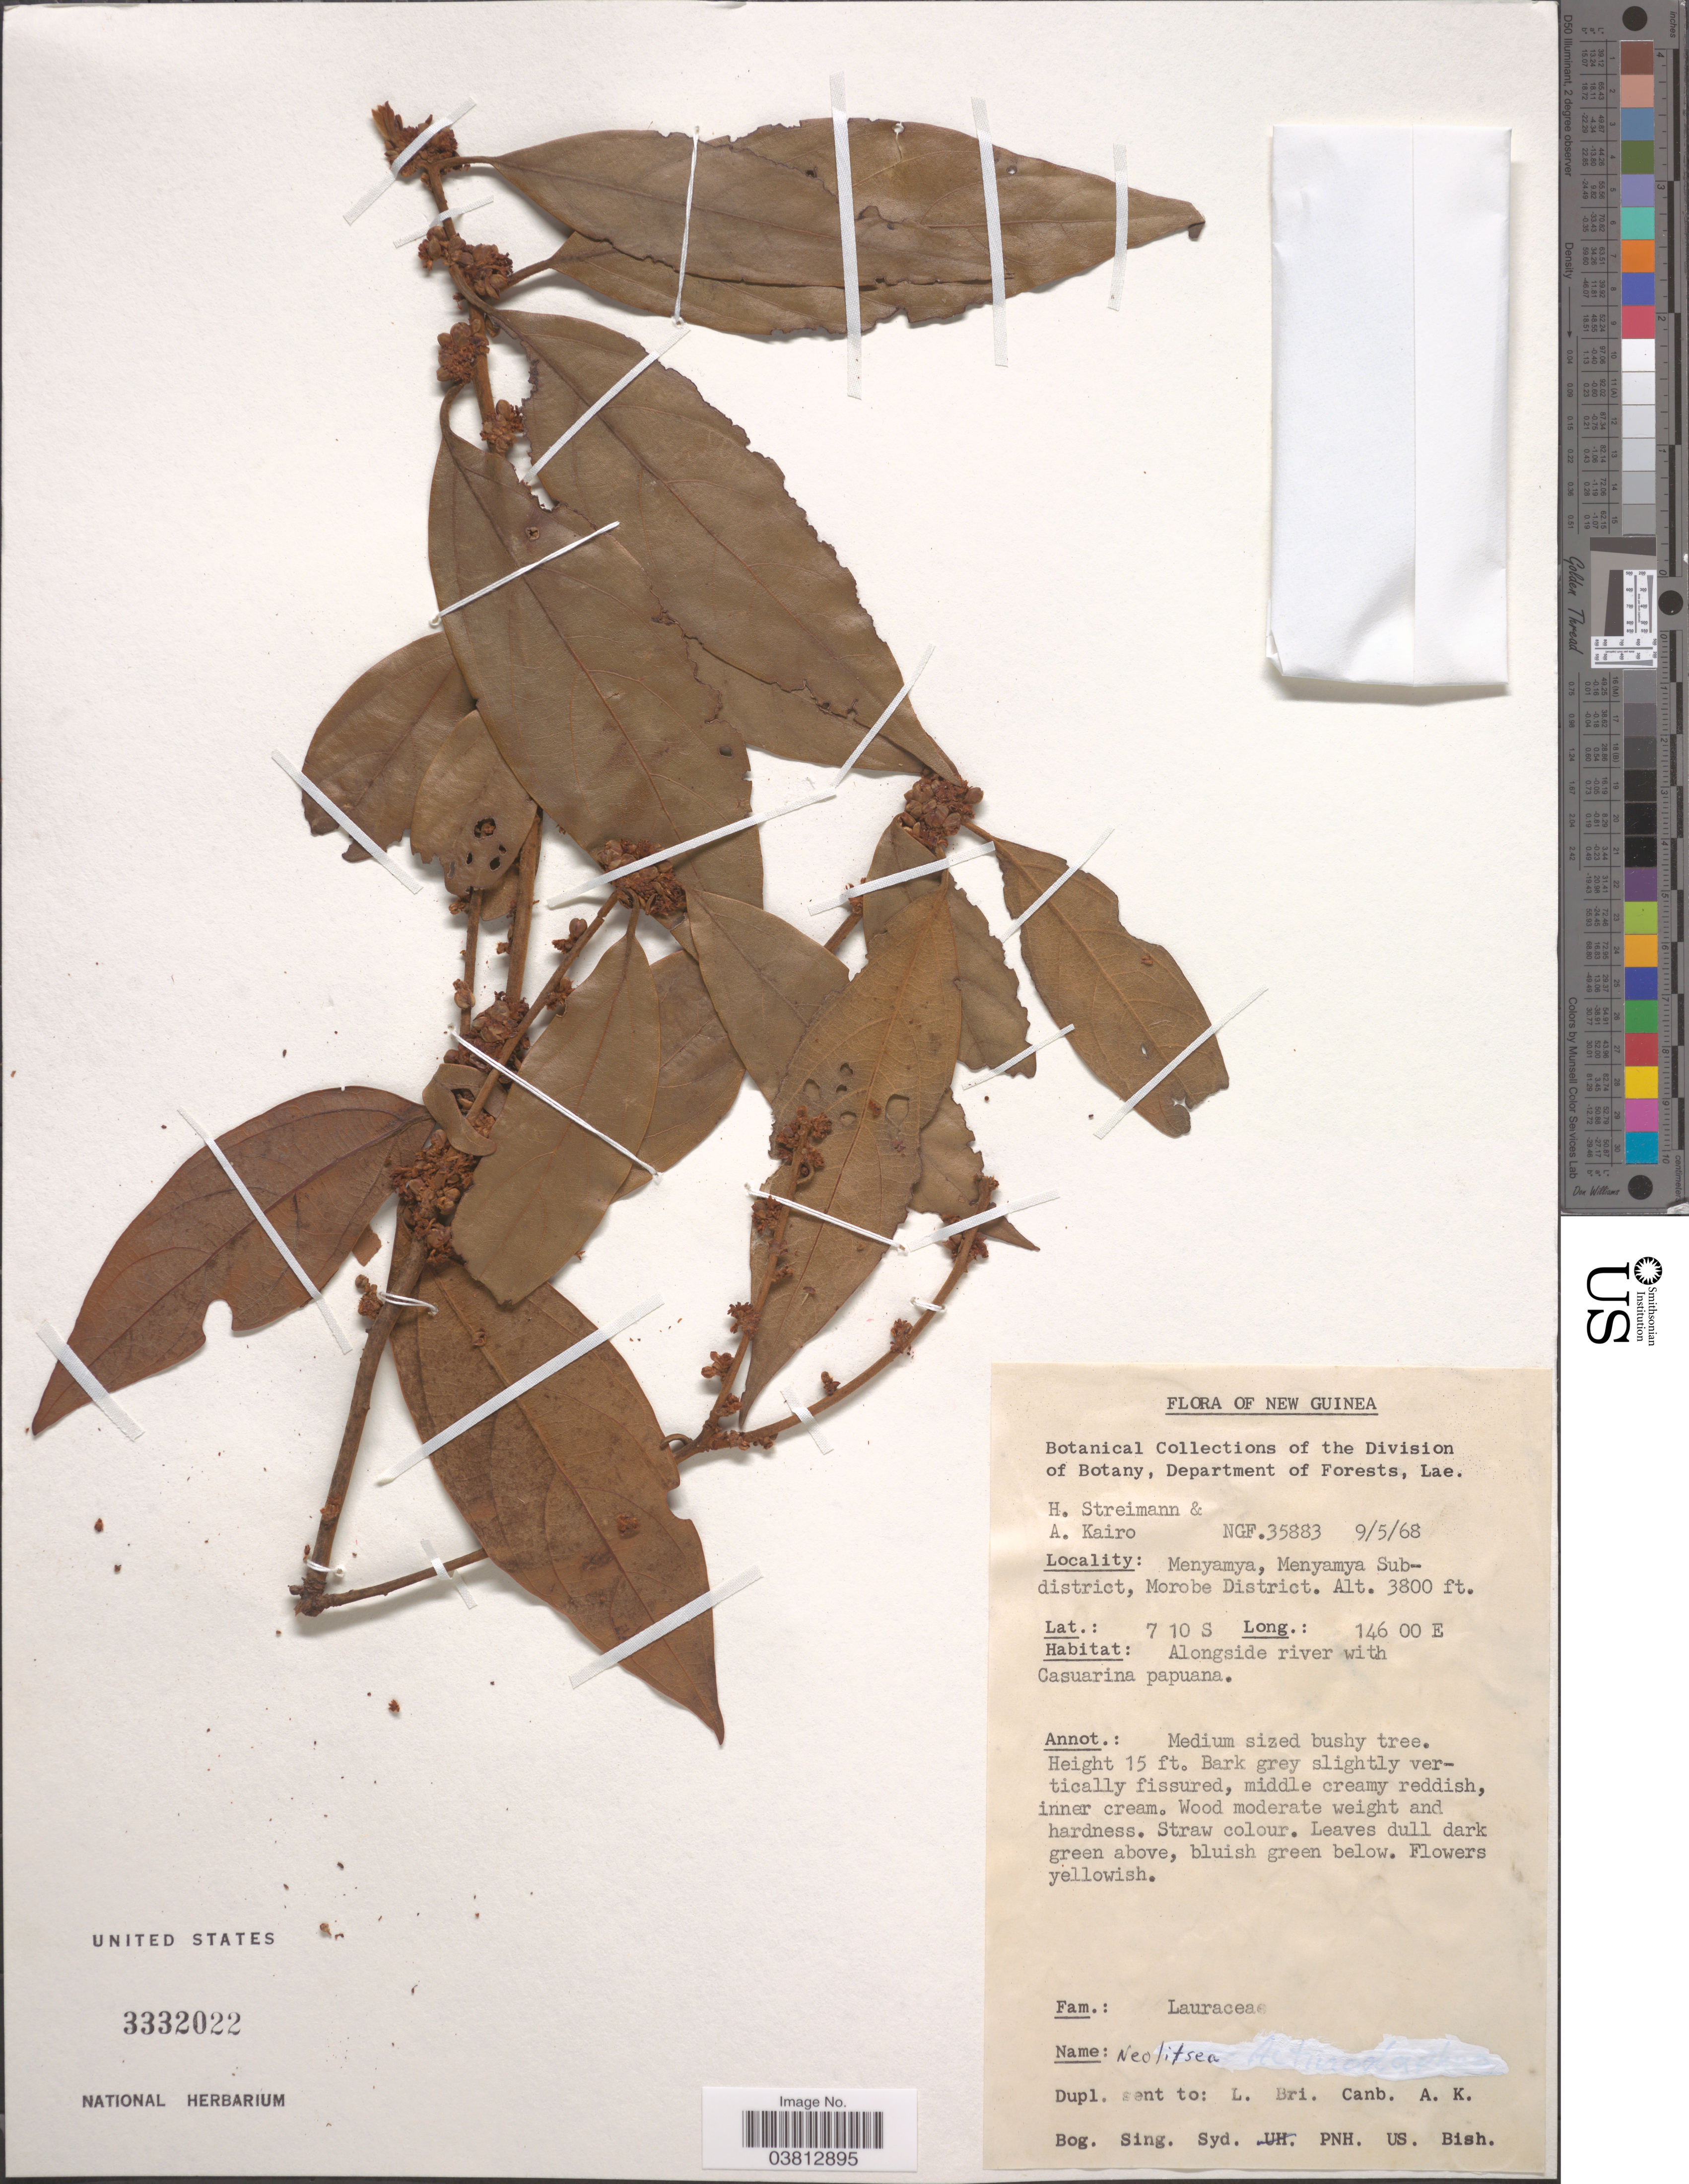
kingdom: Plantae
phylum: Tracheophyta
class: Magnoliopsida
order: Laurales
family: Lauraceae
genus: Neolitsea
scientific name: Neolitsea sp.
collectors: H. Streimann & A. Kairo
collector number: NGF 35883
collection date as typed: Transcribed d/m/y: 9/5/68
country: Papua New Guinea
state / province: Morobe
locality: New Guinea. Menyamya, Menyamya Subdistrict, Morobe District.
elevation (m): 1158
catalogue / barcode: US 3332022